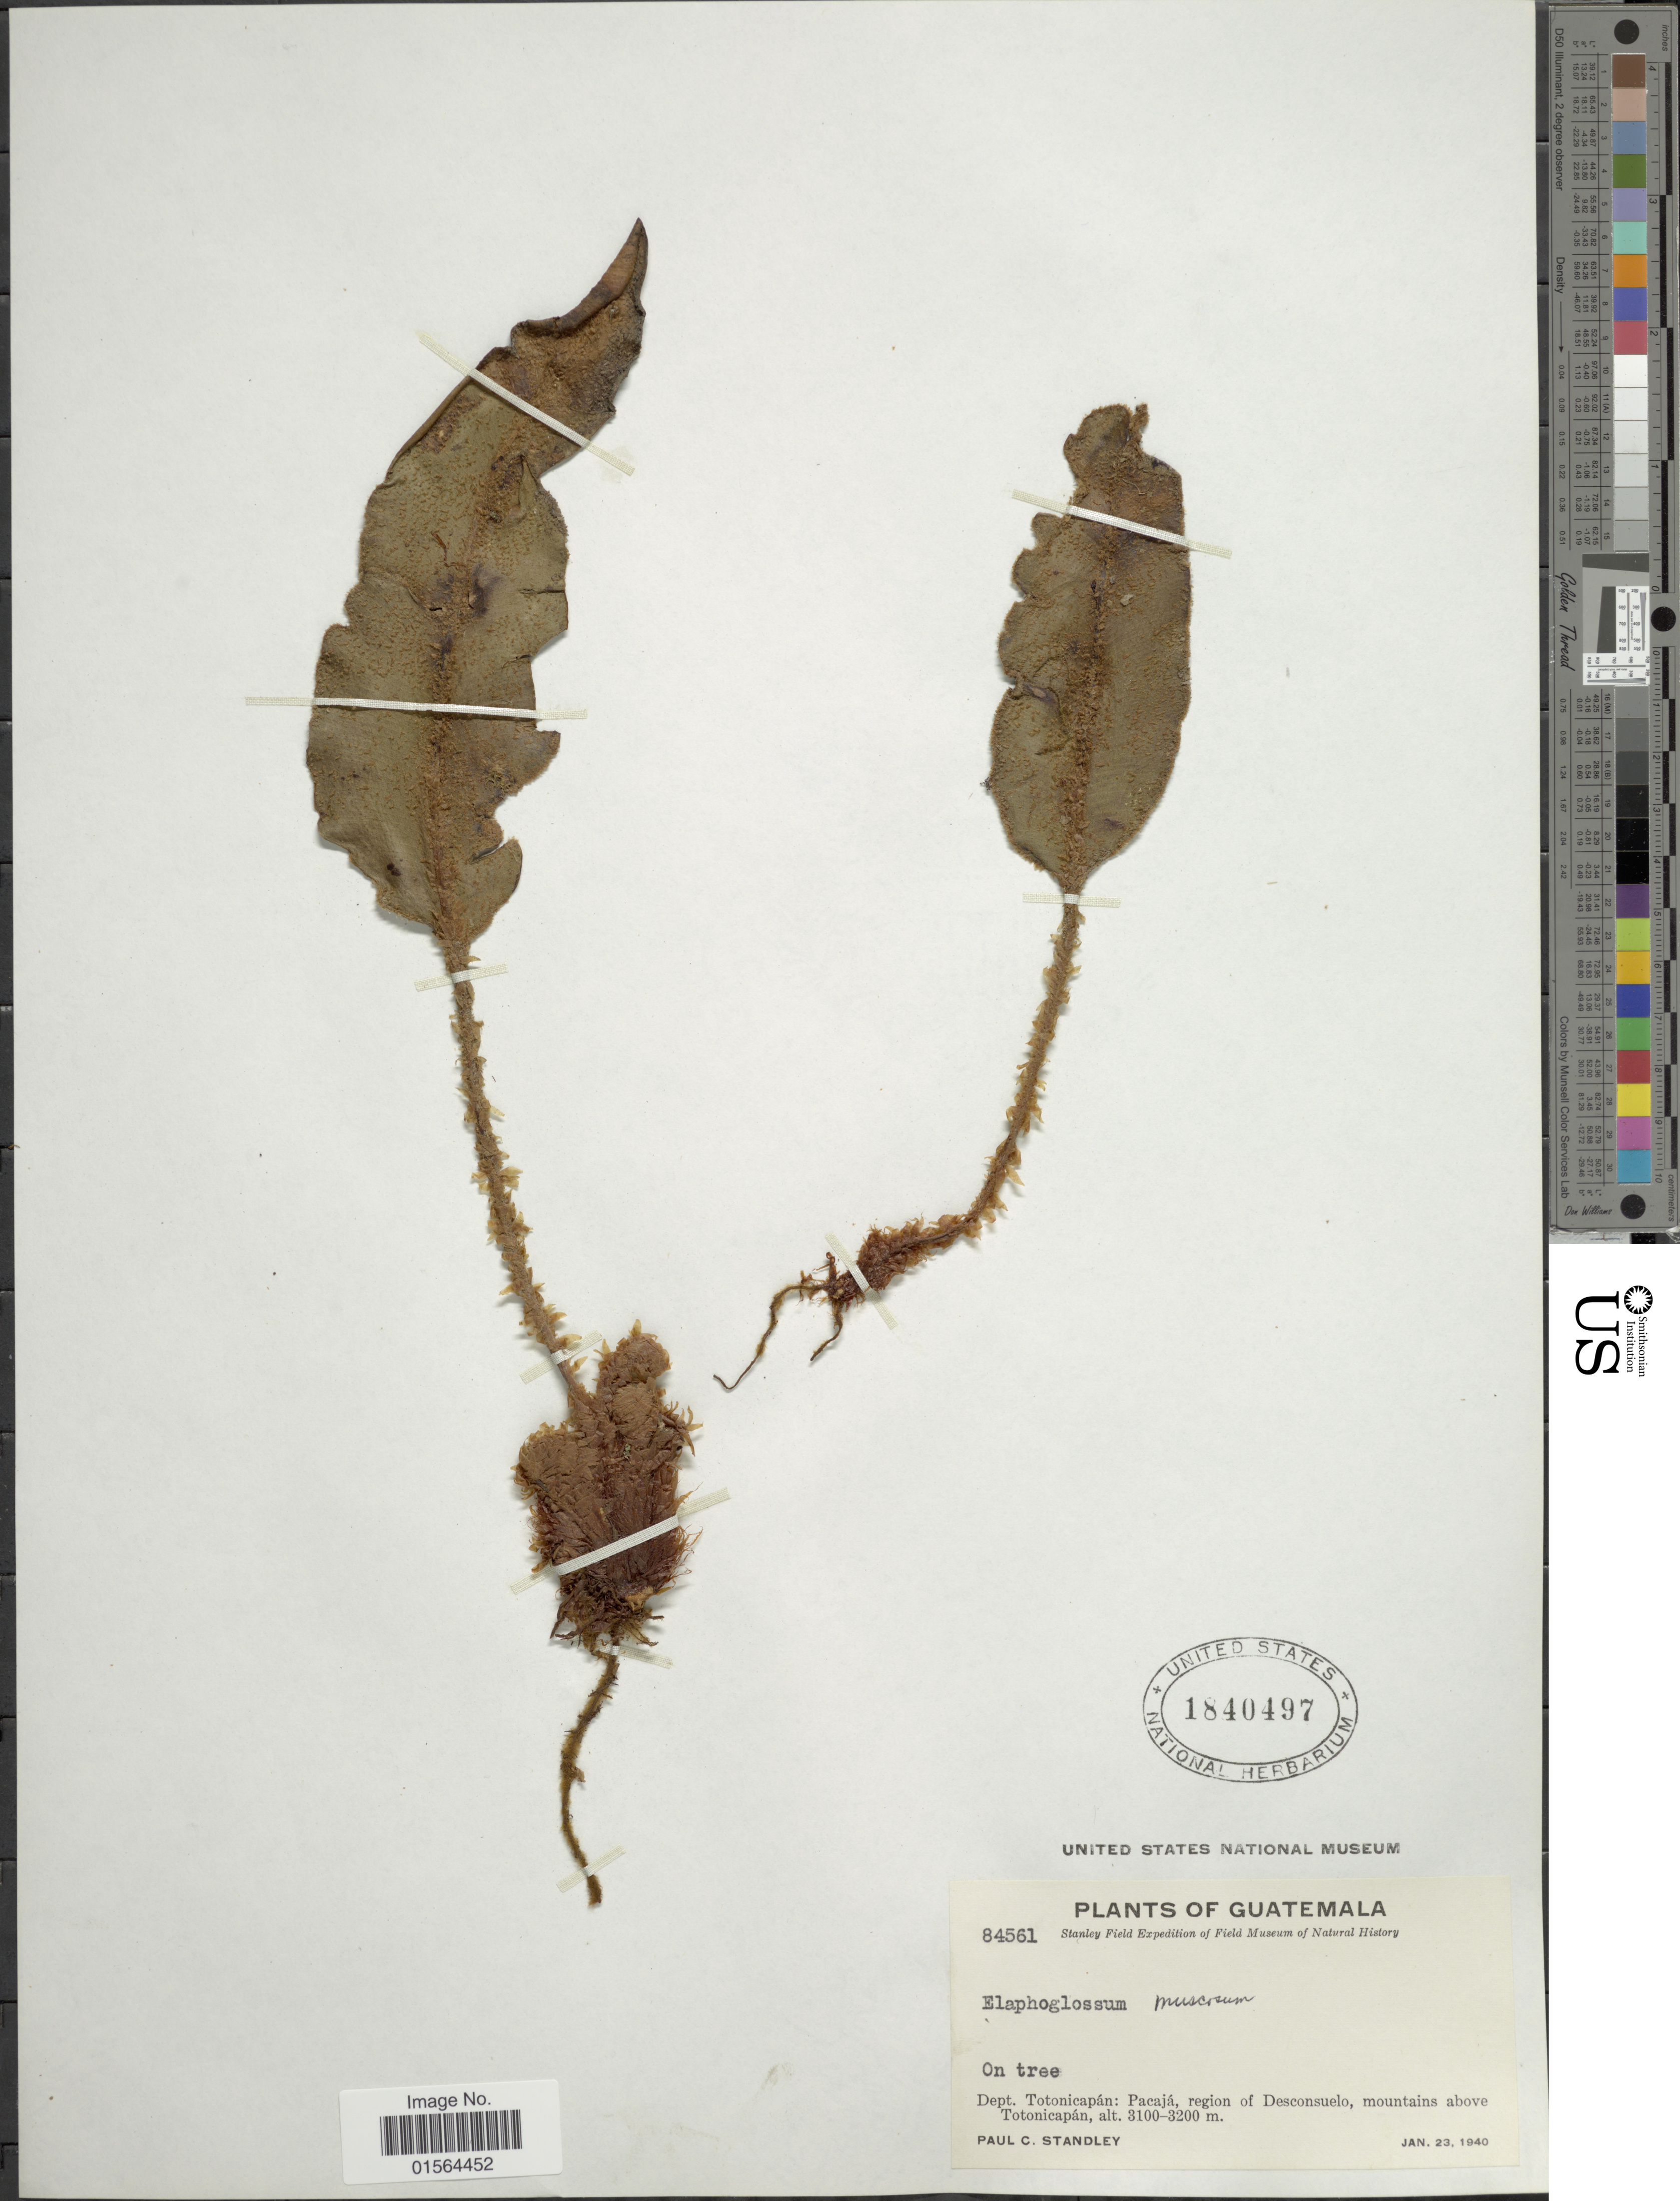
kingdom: Plantae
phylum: Tracheophyta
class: Polypodiopsida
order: Polypodiales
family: Dryopteridaceae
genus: Elaphoglossum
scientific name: Elaphoglossum muscosum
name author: (Sw.) T. Moore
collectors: P. C. Standley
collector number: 84561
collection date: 1940-01-23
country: Guatemala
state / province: Totonicapan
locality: Dept. Totonicapan: Pacaja, region of Desconsuelo, mountains above Totonicapan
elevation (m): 3100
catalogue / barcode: US 1840497